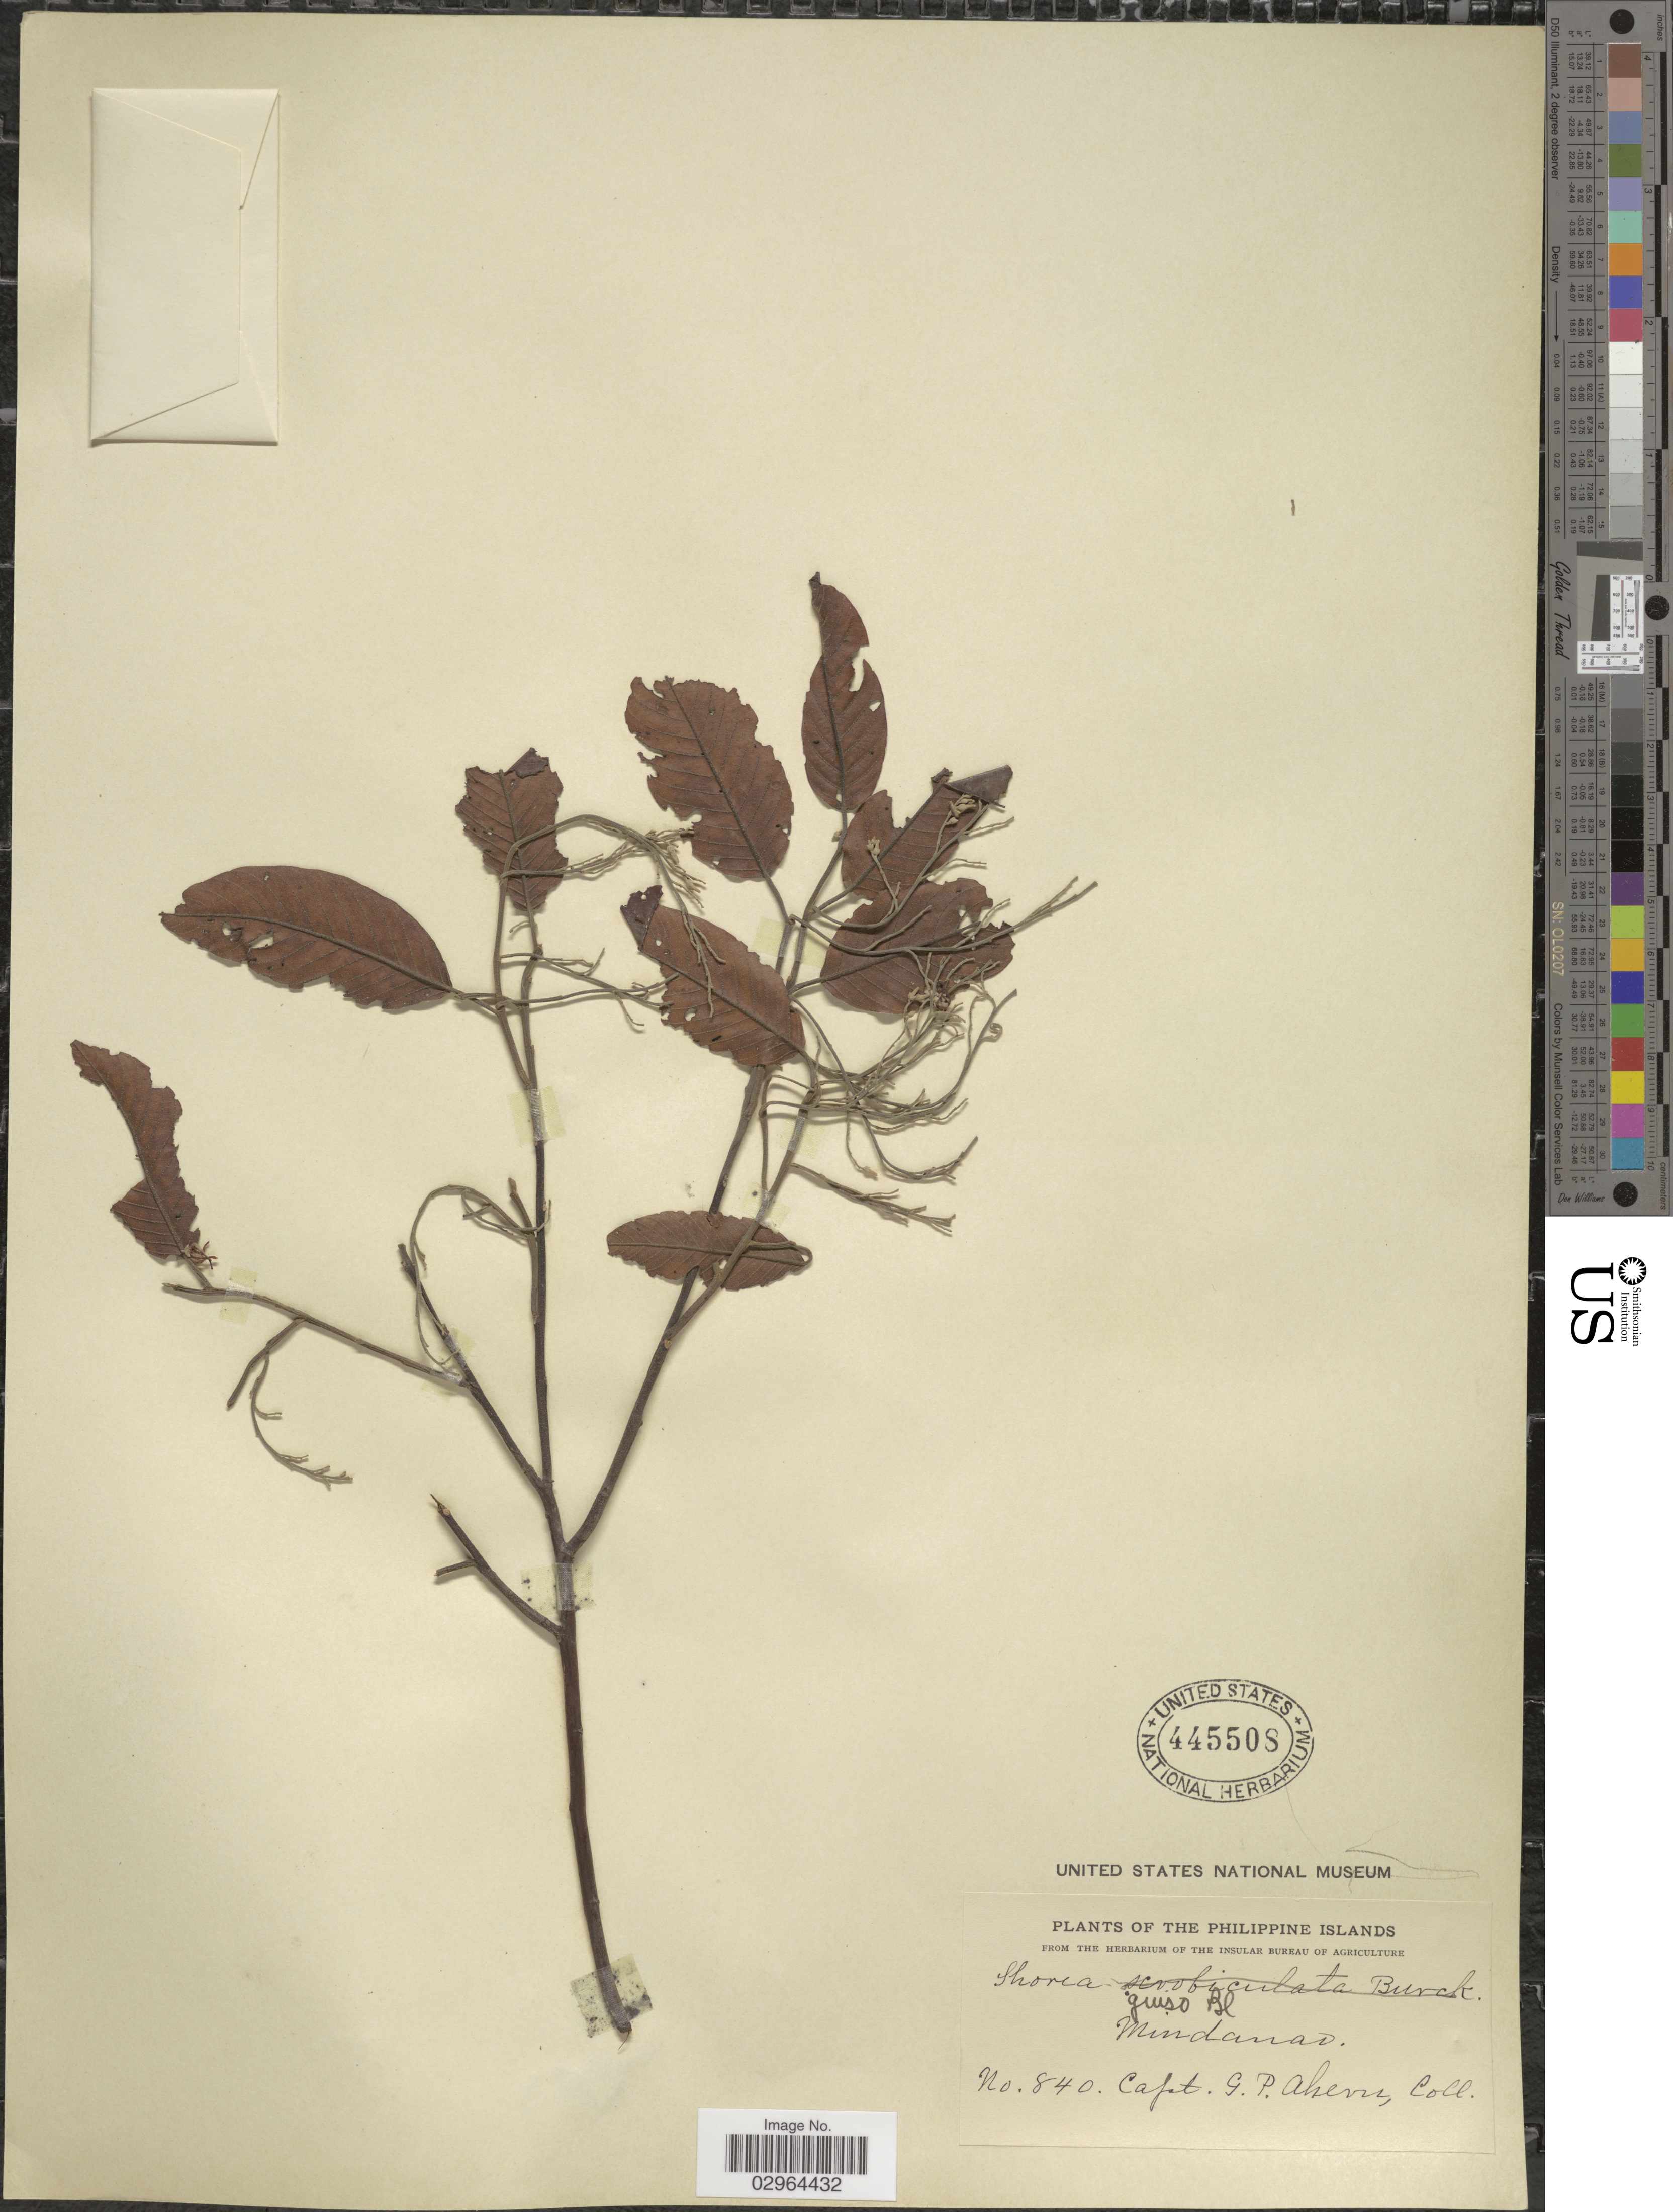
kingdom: Plantae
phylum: Tracheophyta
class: Magnoliopsida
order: Malvales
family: Dipterocarpaceae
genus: Shorea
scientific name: Shorea guiso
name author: (Blanco) Blume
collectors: G. Ahern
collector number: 840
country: Philippines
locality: Mindanao.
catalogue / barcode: US 445508